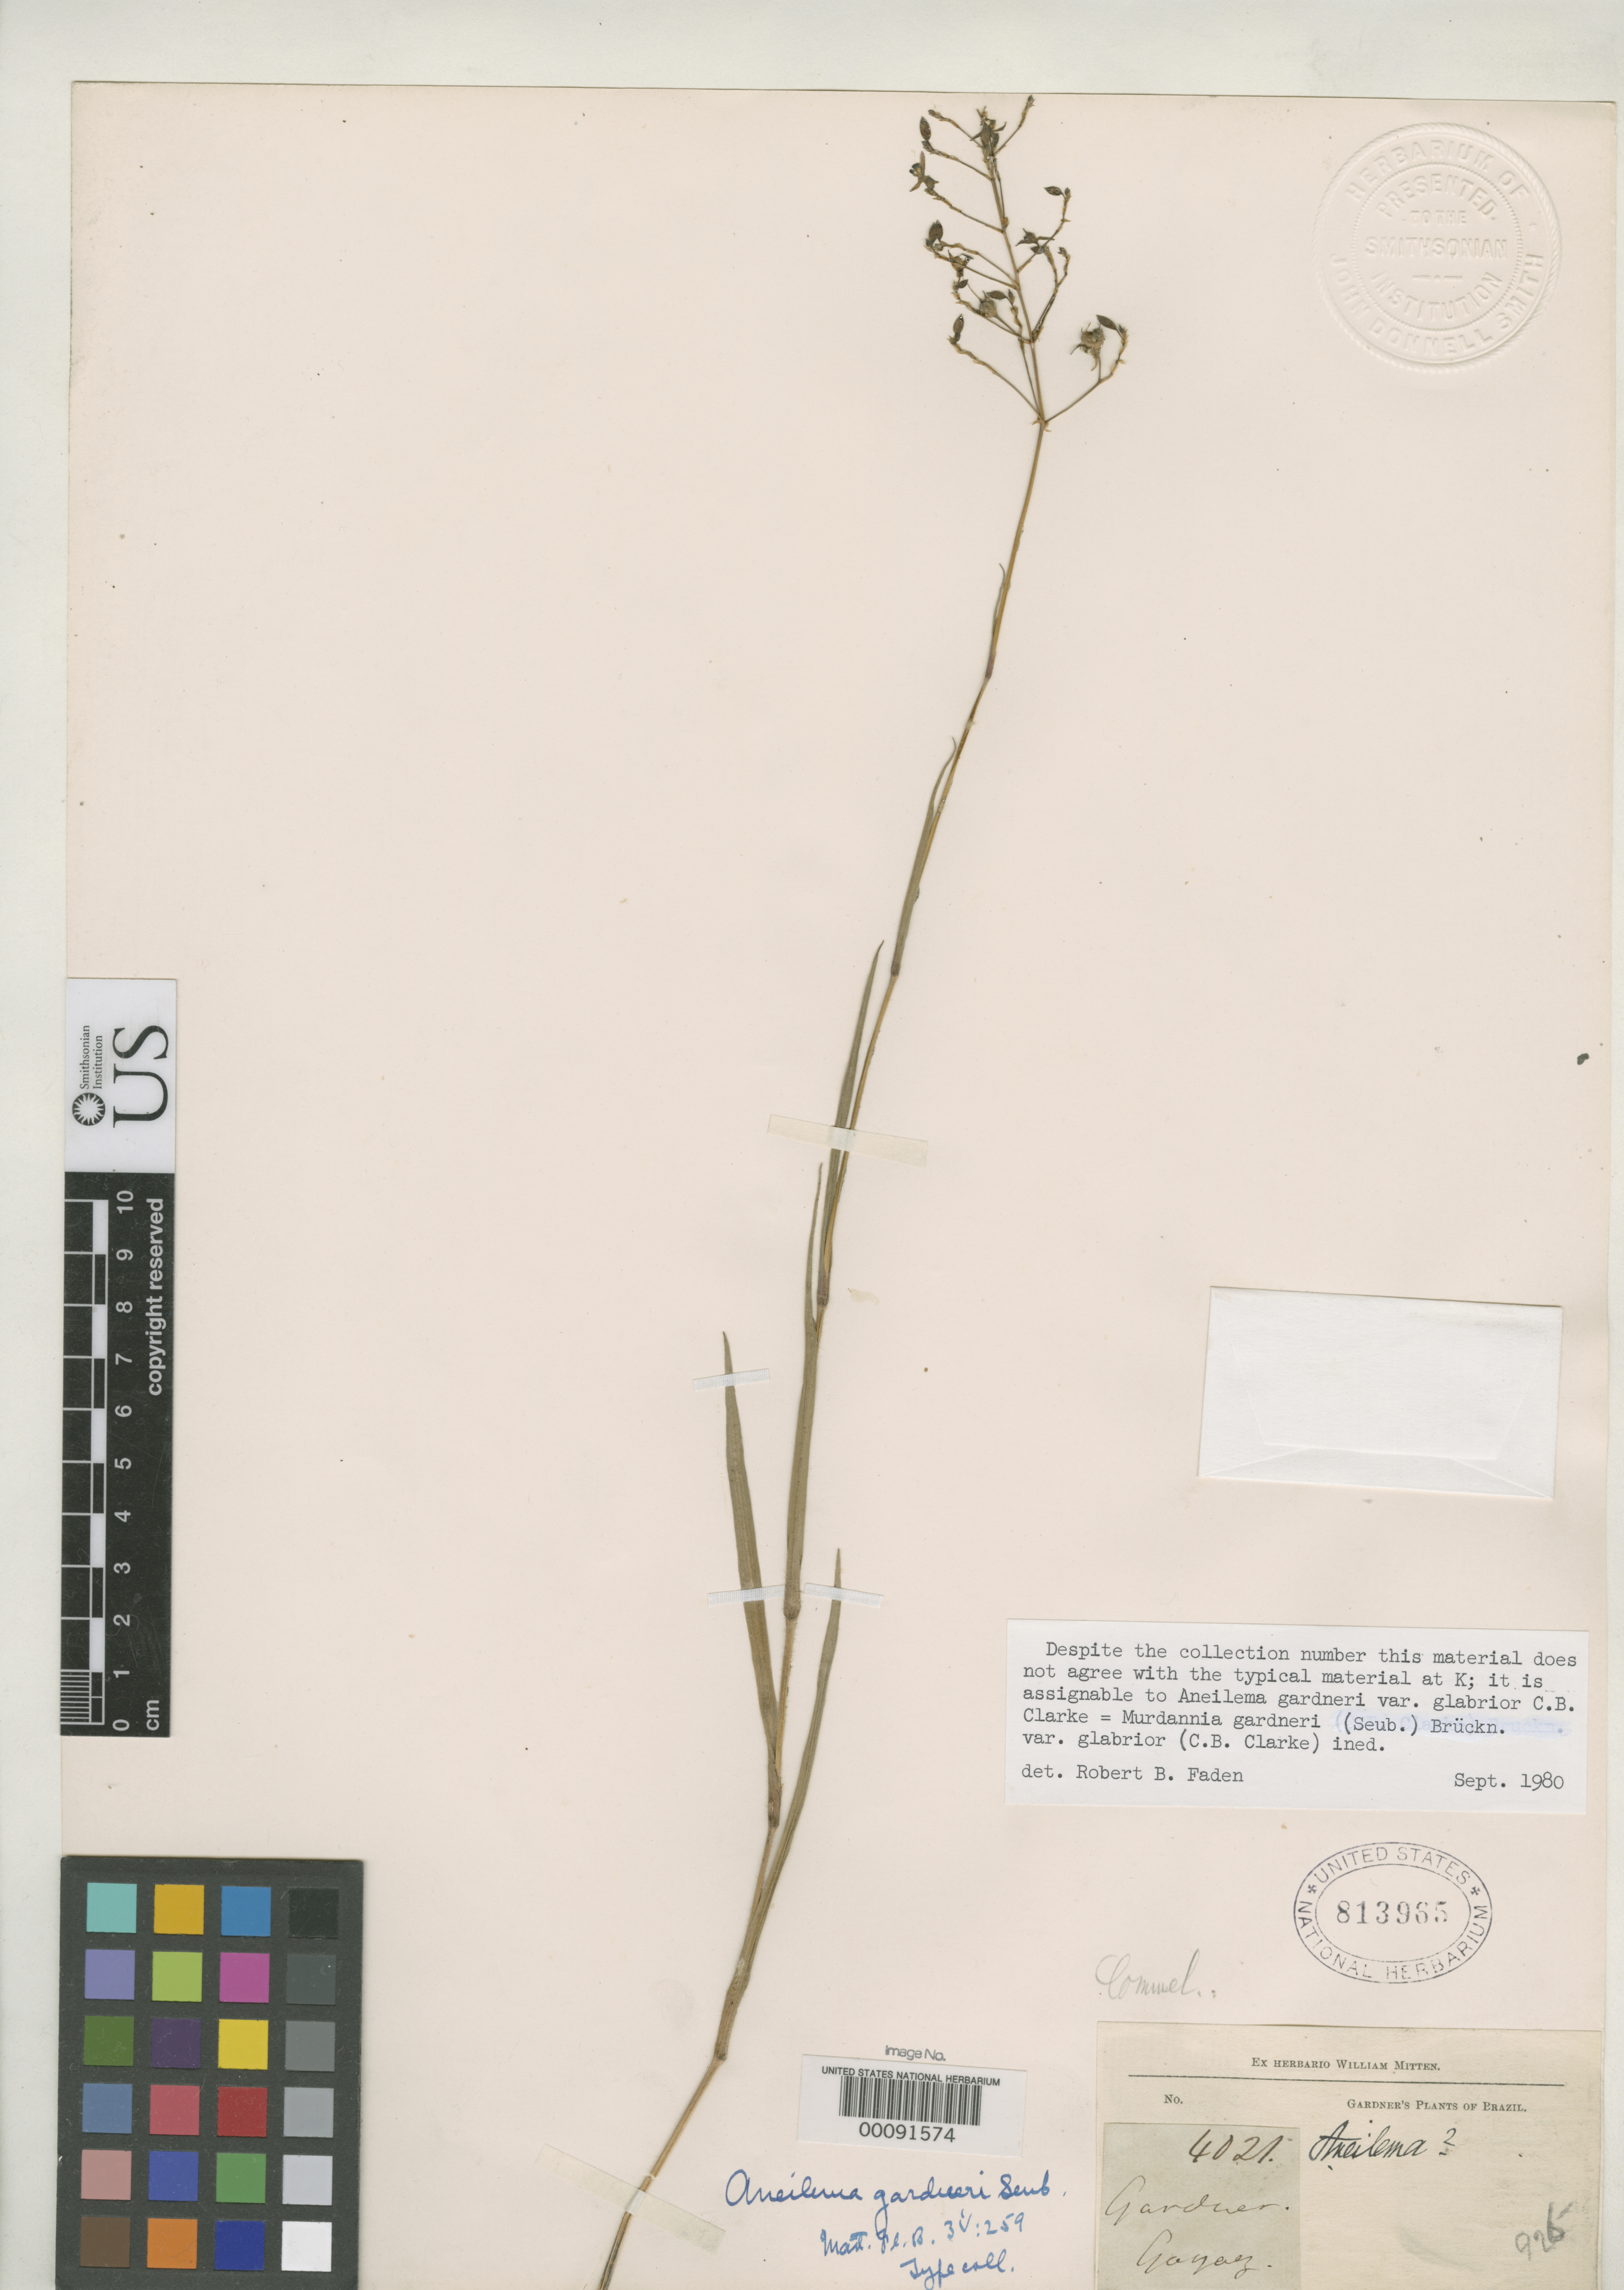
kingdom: Plantae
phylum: Tracheophyta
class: Liliopsida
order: Commelinales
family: Commelinaceae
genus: Aneilema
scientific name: Aneilema gardneri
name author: Seub. in Mart.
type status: Type Collection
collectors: G. Gardner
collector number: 4021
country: Brazil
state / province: Goiás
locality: Inter Porto Imperial et Lunie, ad flum Tocantins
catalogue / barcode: US 813965